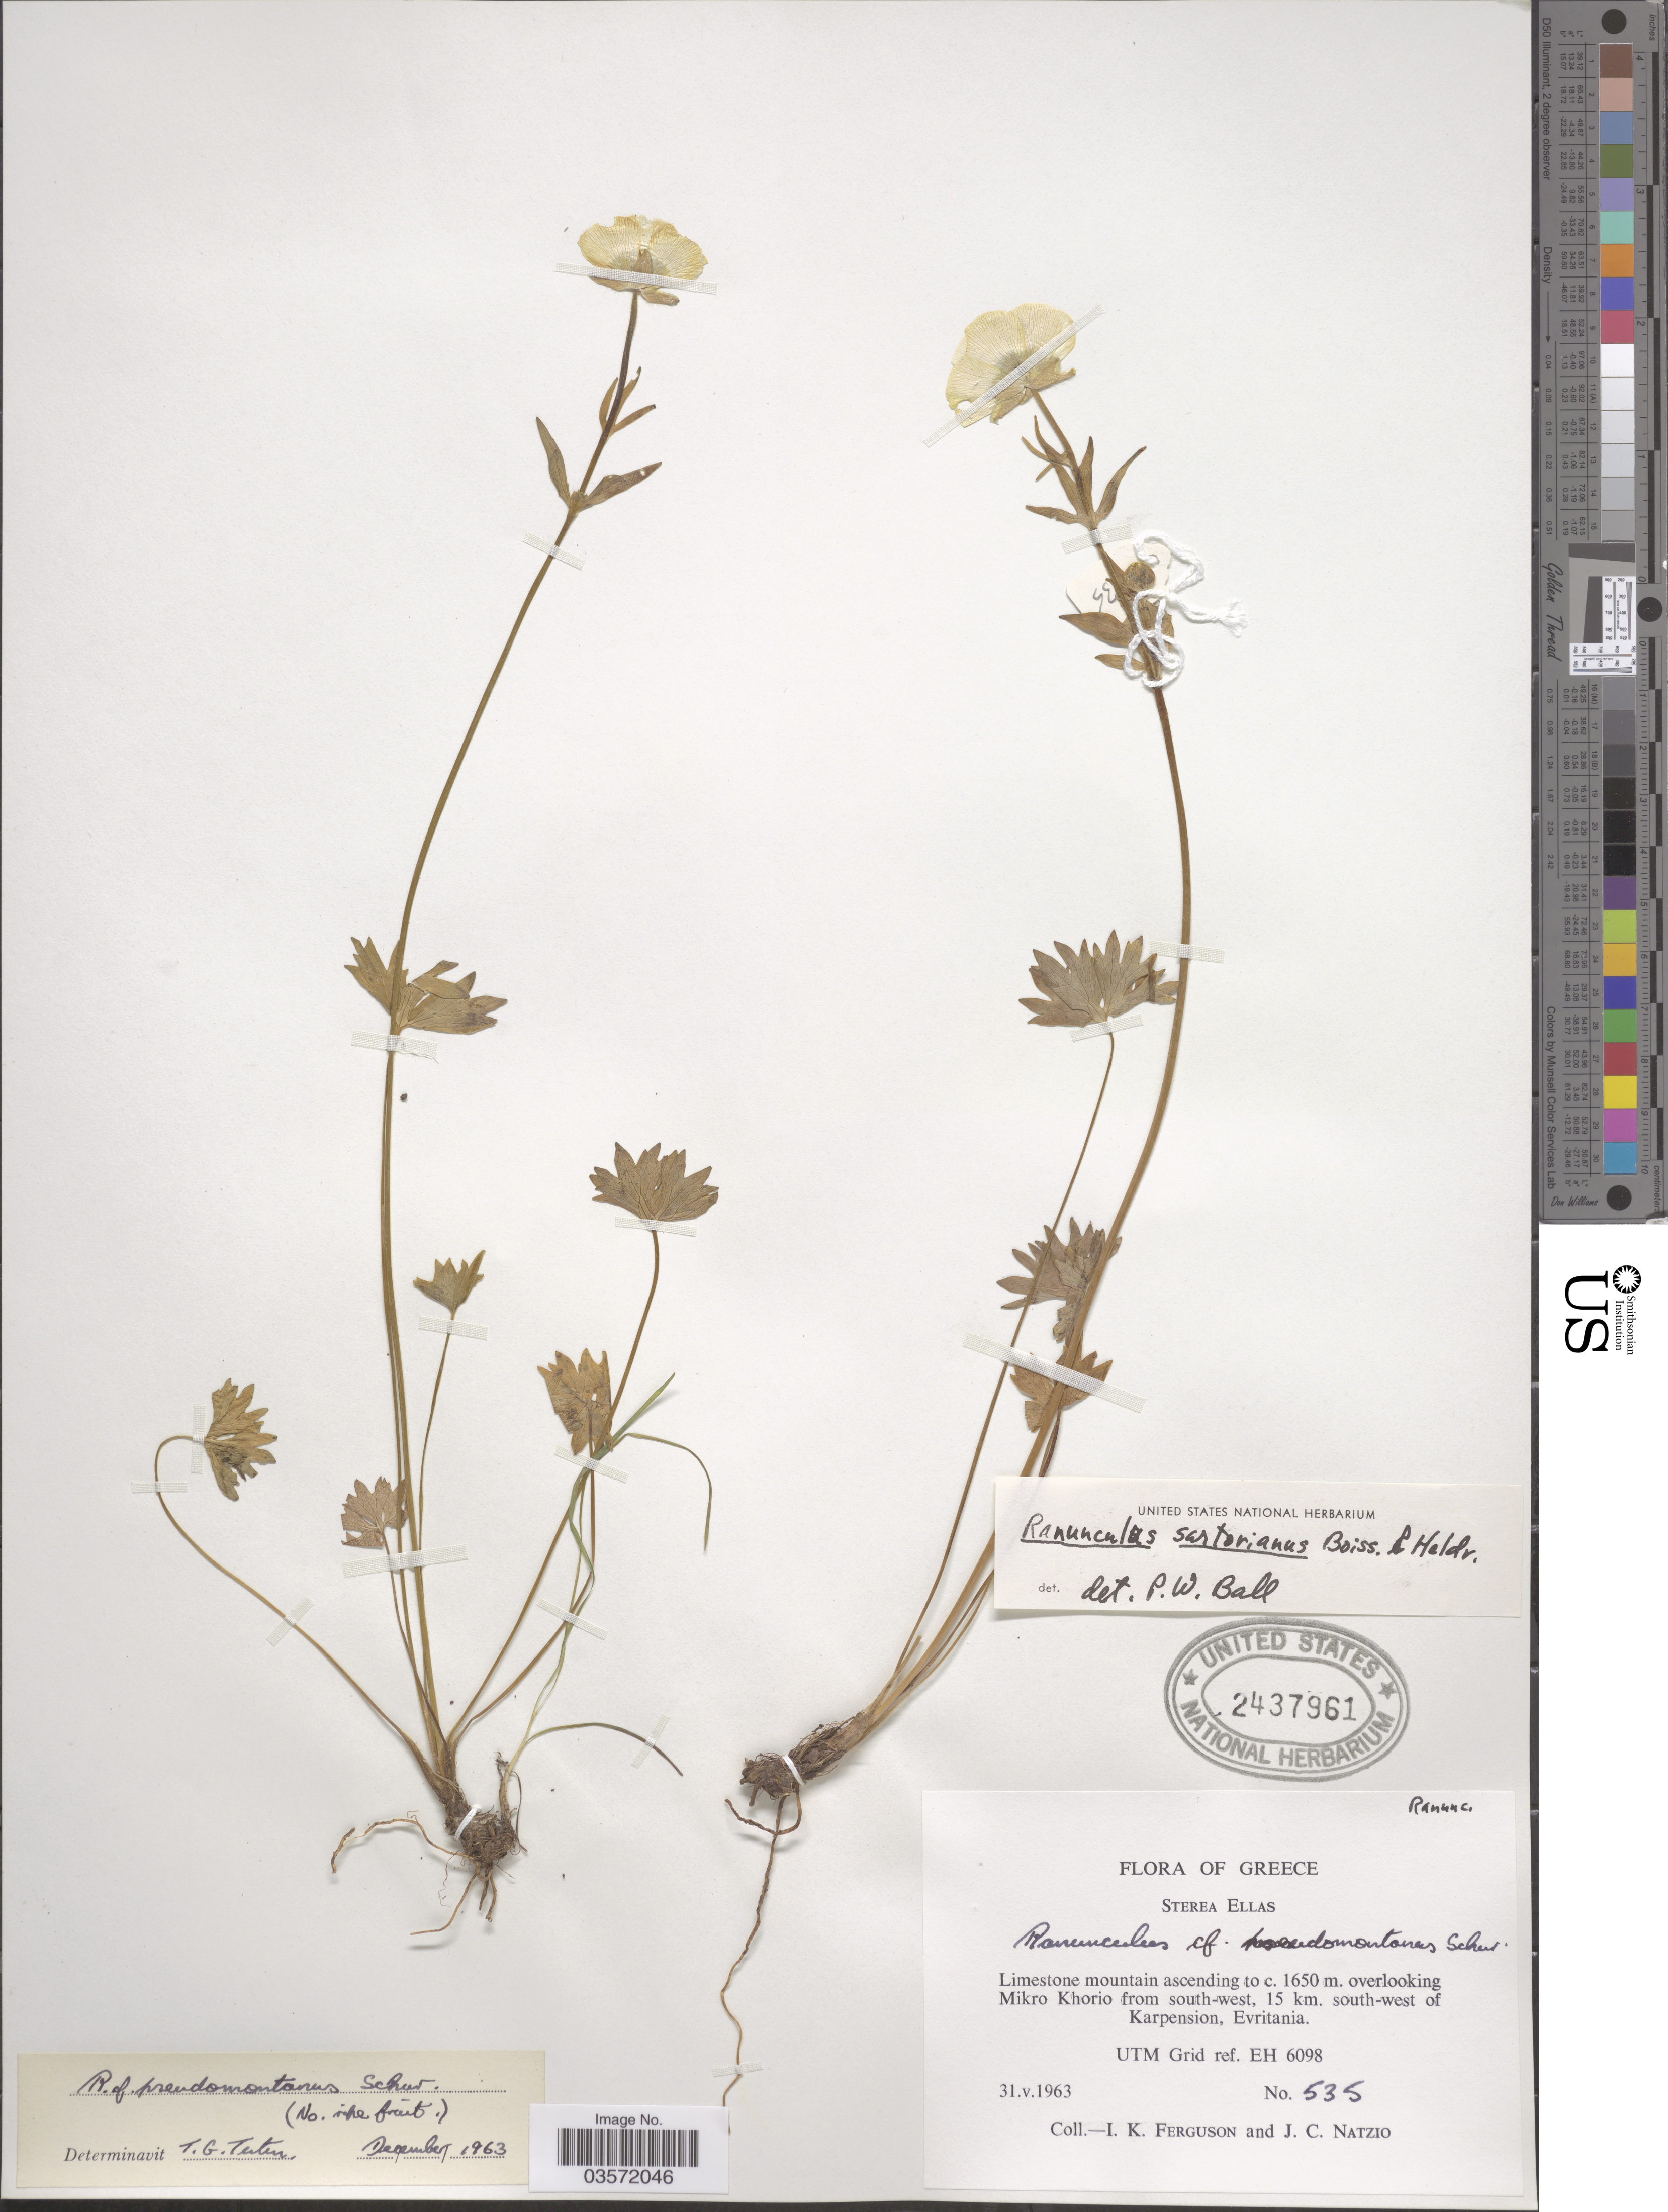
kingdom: Plantae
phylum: Tracheophyta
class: Magnoliopsida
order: Ranunculales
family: Ranunculaceae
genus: Ranunculus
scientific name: Ranunculus sartorianus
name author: Boiss. & Heldr.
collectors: I. K. Ferguson & J. Natzio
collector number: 535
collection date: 1963-05-31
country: Greece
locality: Sterea Ellas. Limestone mountain overlooking Mikro Khorio from south-west, 15 km. south-west of Karpension, Evritania. UTM Grid ref. EH 6098.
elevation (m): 1650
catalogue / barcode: US 2437961